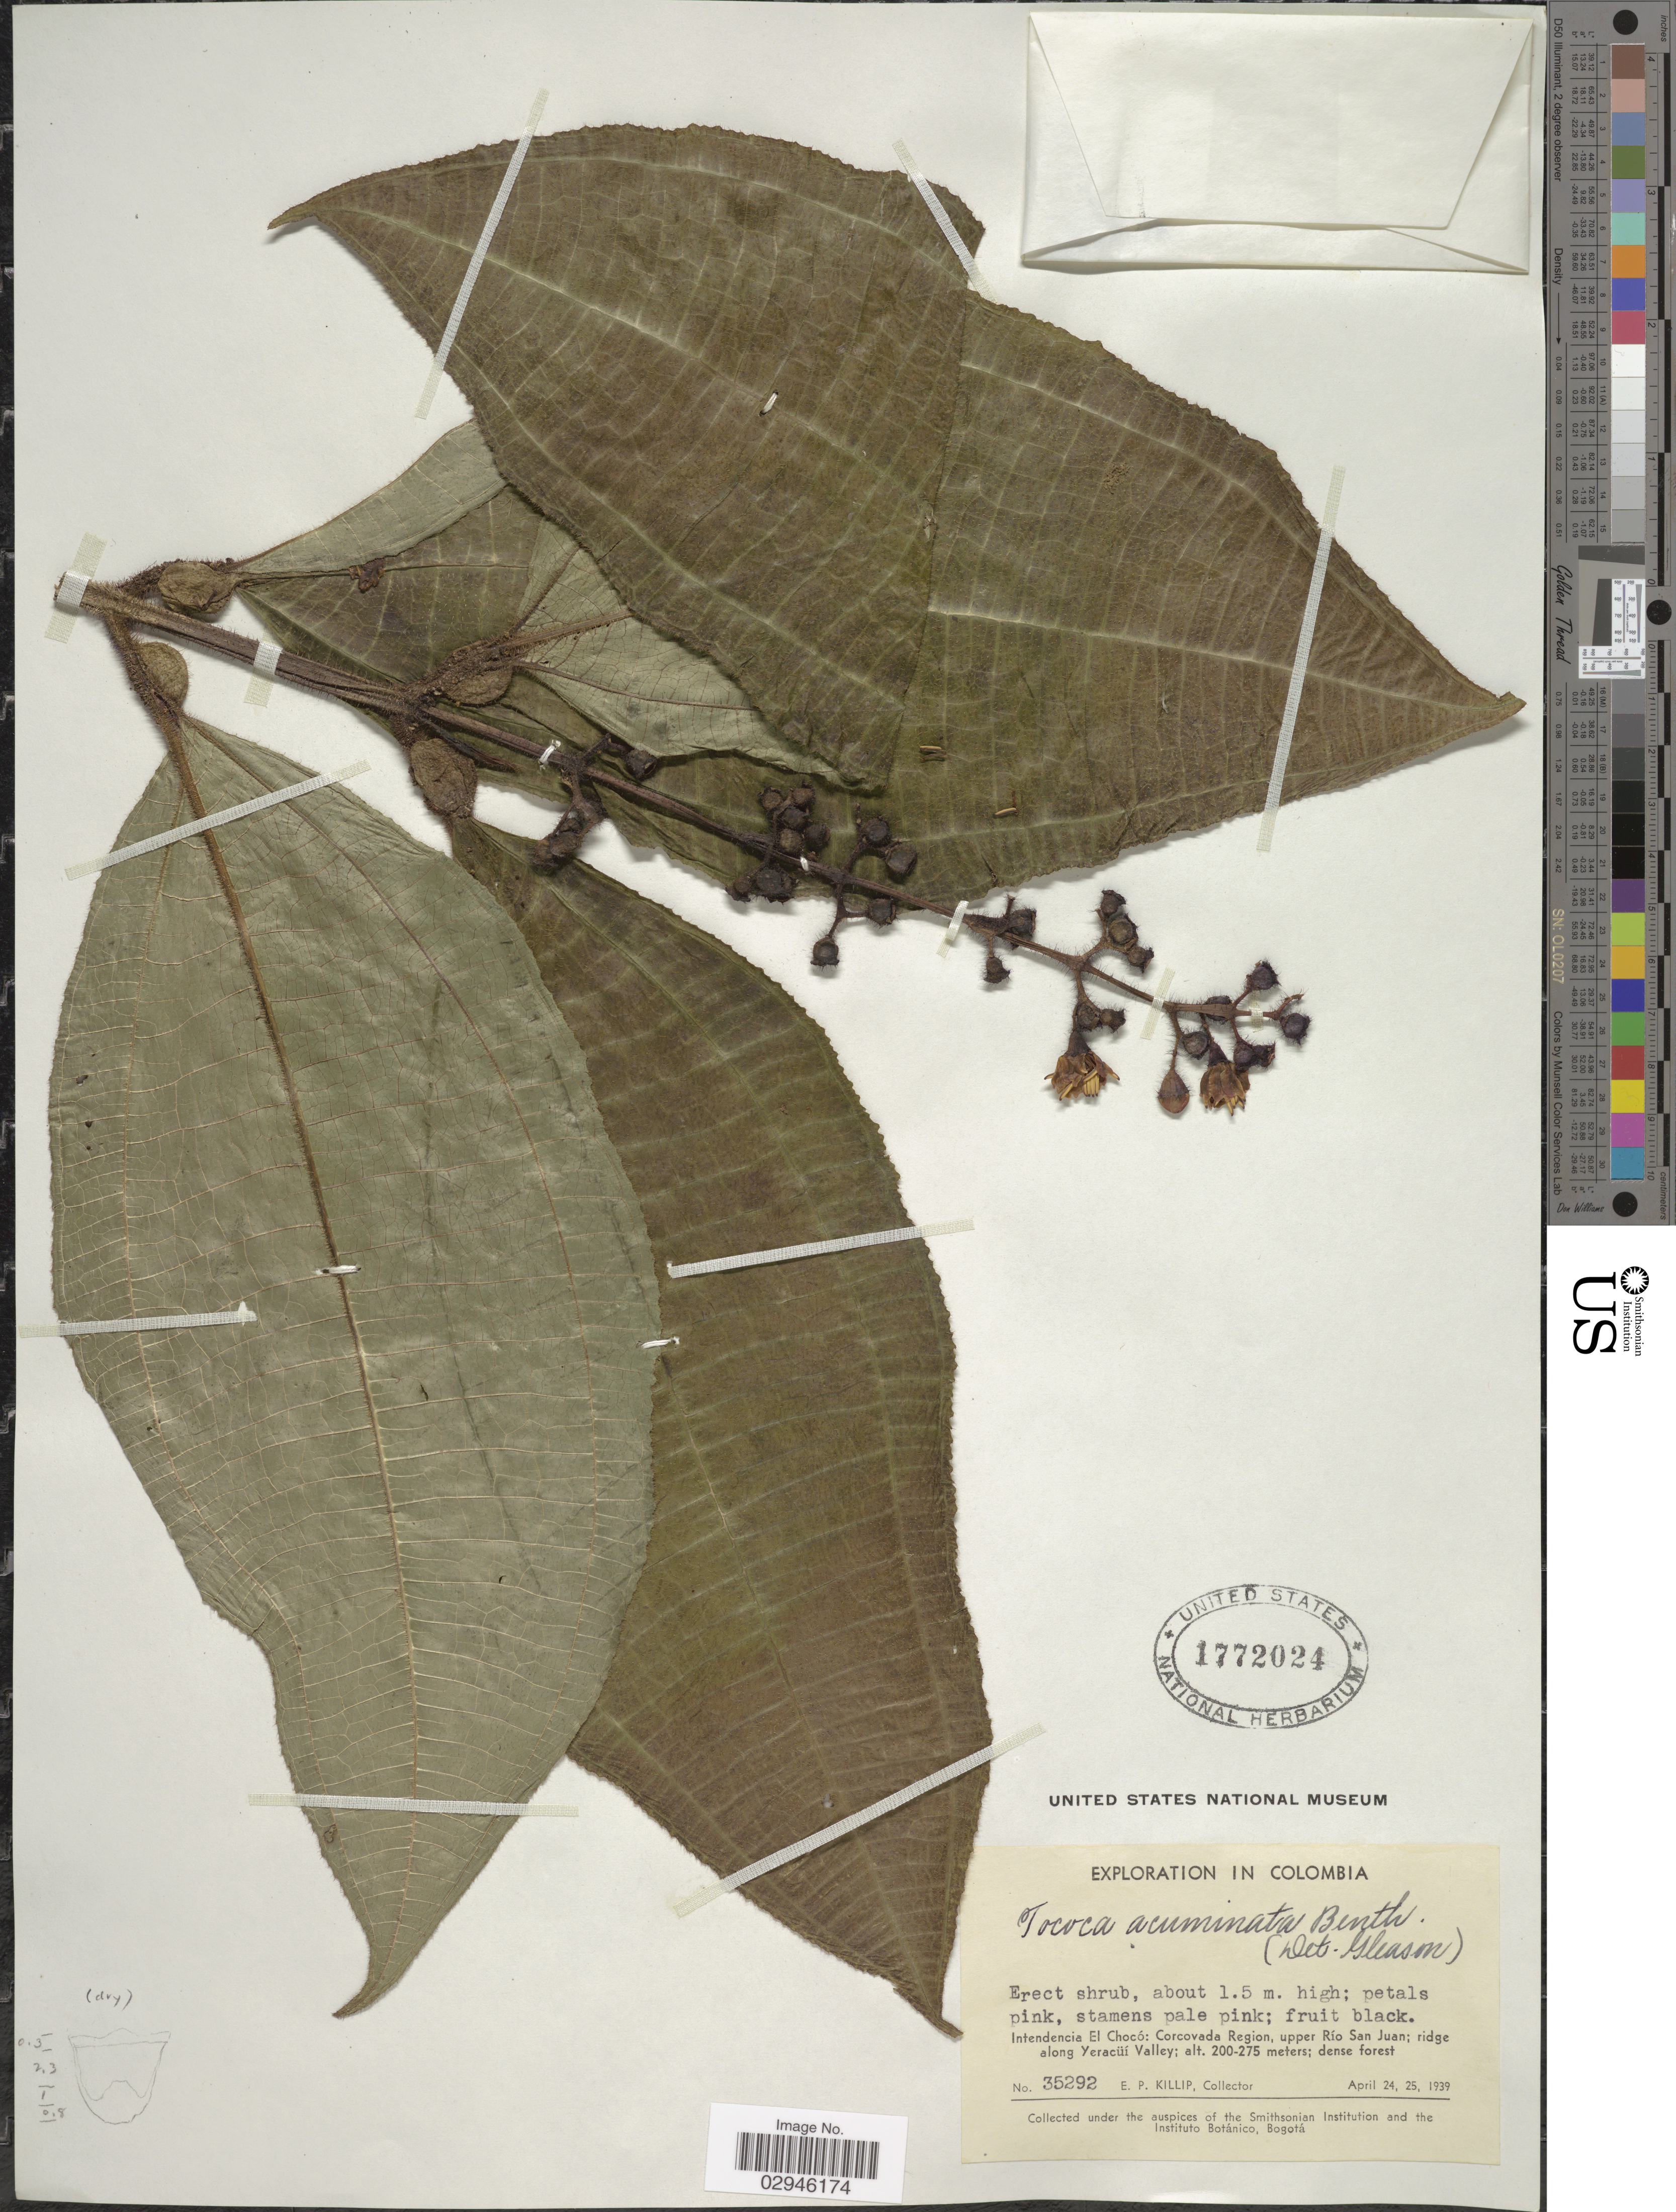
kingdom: Plantae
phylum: Tracheophyta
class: Magnoliopsida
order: Myrtales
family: Melastomataceae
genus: Tococa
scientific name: Tococa acuminata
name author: Benth.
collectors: E. P. Killip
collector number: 35292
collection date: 1939-04-24/1939-04-25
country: Colombia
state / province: Chocó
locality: Intendencia El Chocó: Corcovada Region, upper Río San Juan; ridge along Yeracüí Valley.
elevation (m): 200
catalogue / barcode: US 1772024